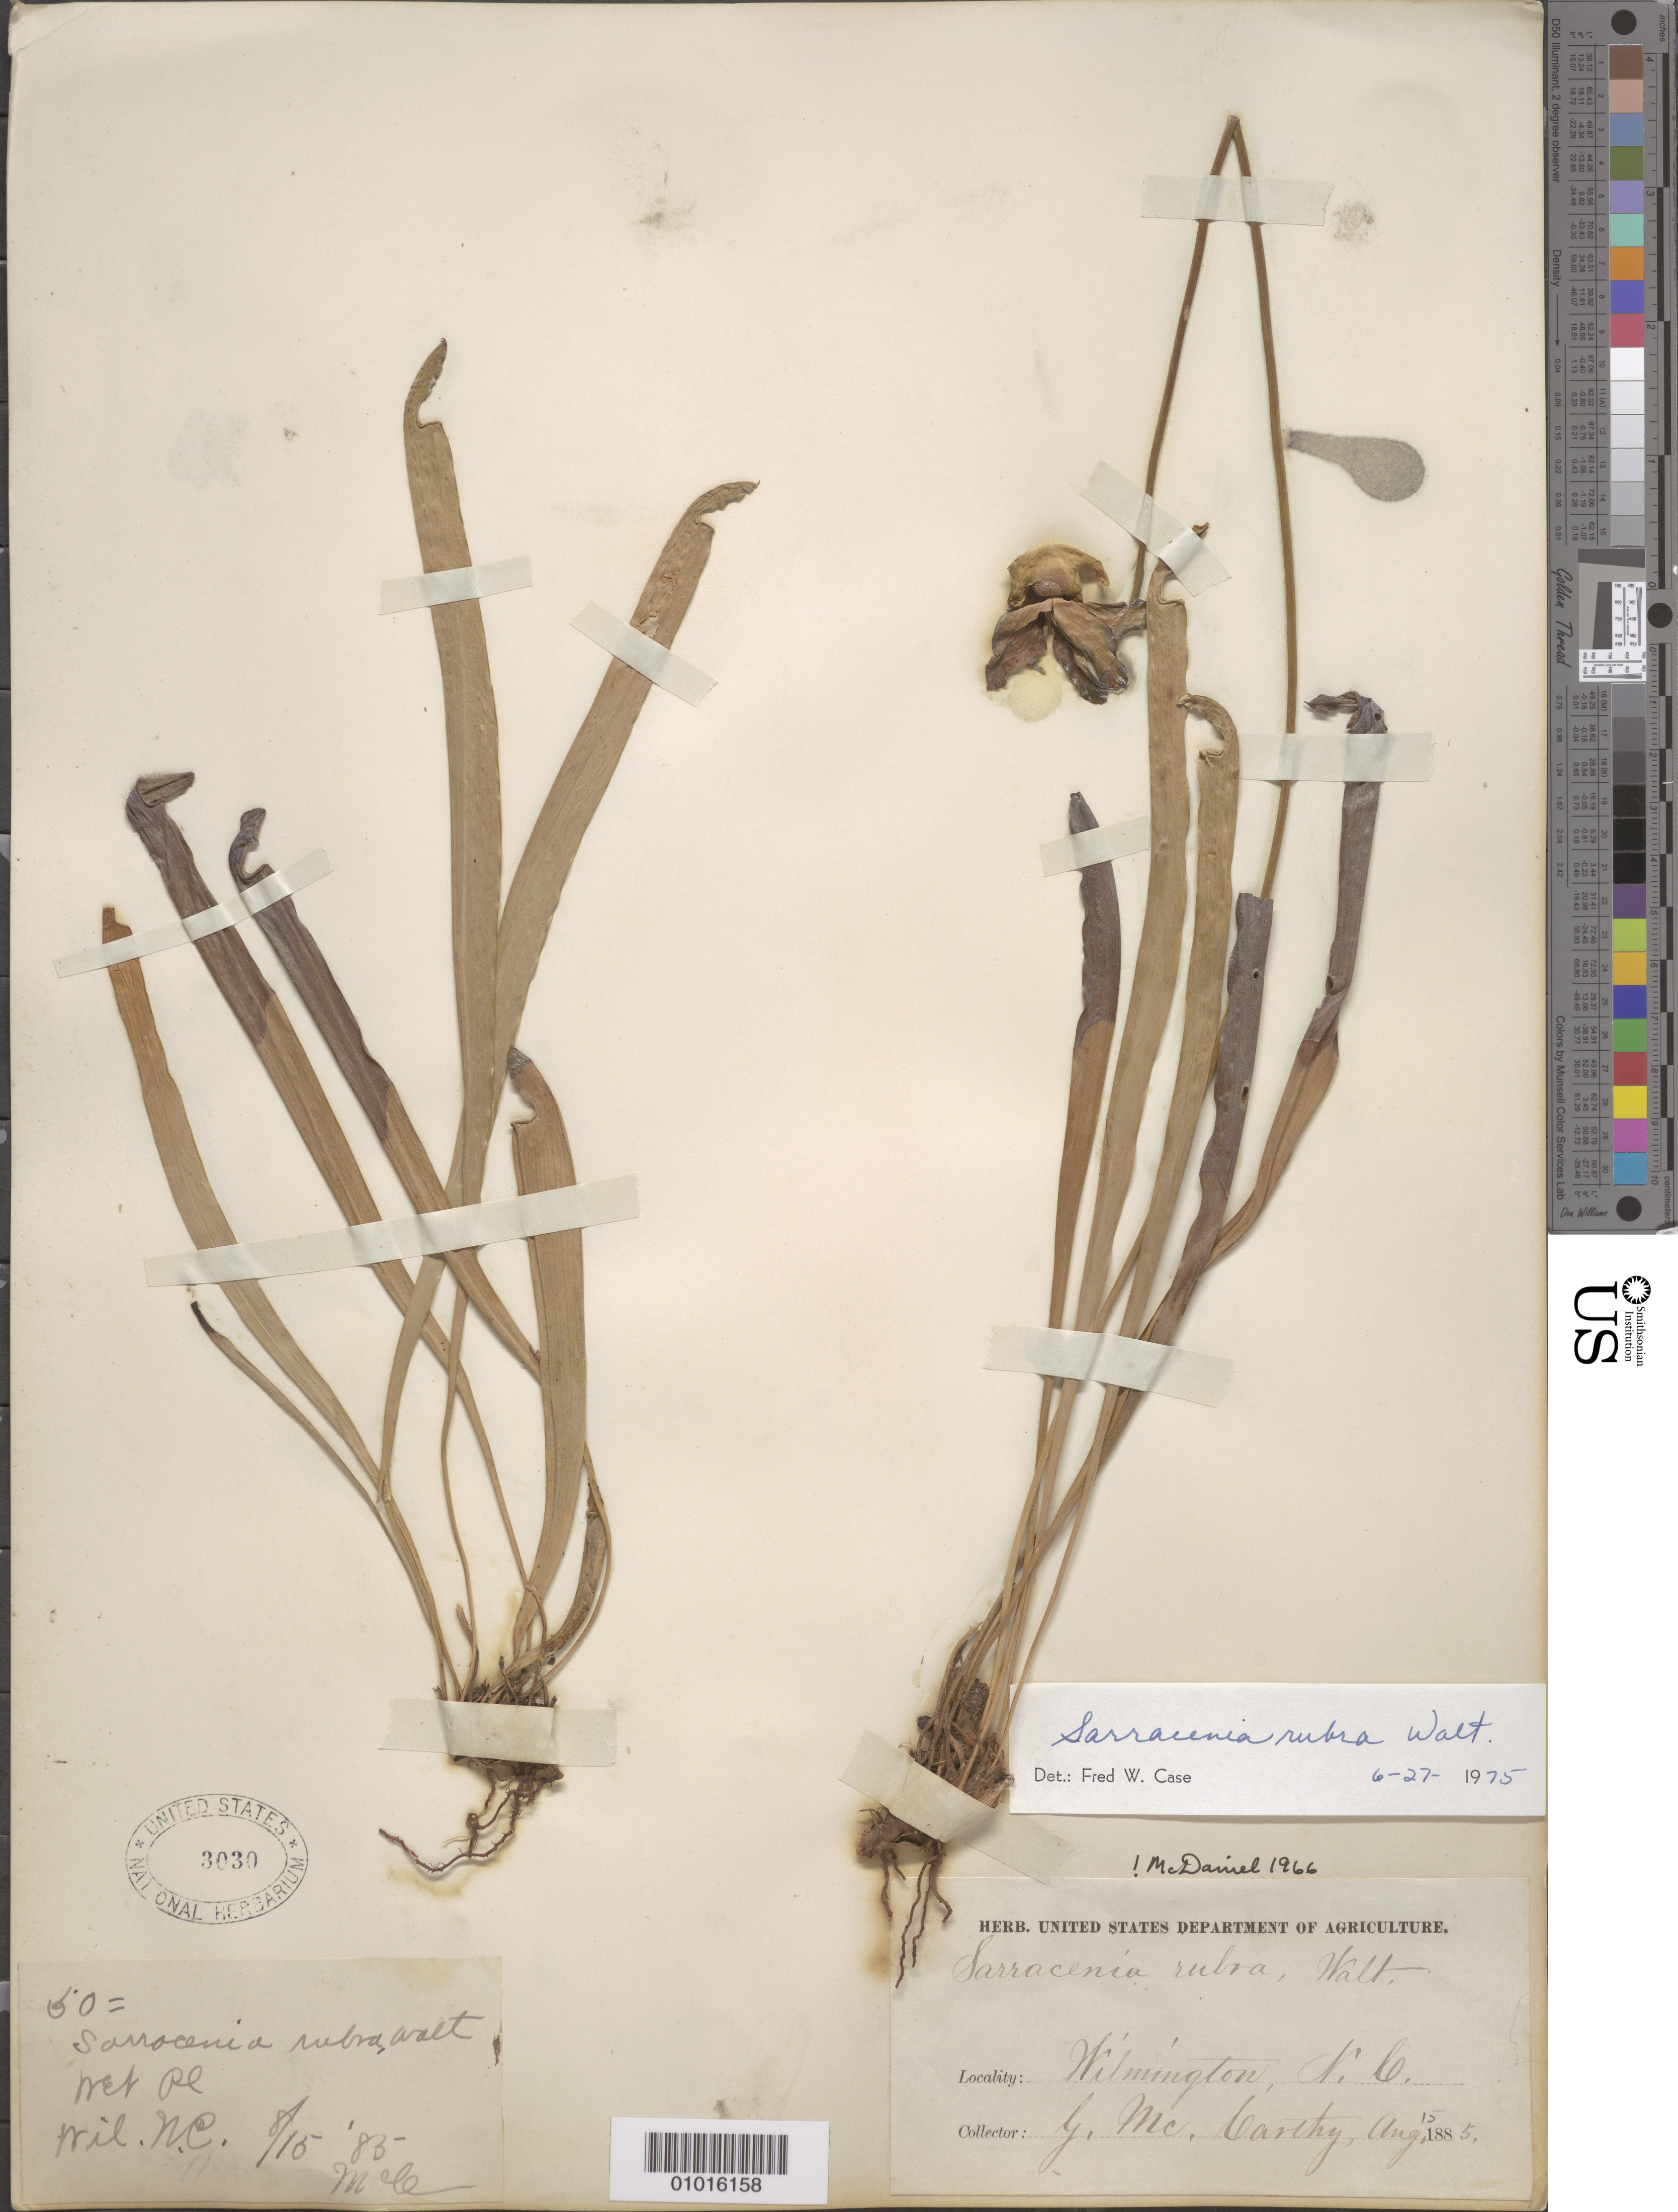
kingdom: Plantae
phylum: Tracheophyta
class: Magnoliopsida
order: Ericales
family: Sarraceniaceae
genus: Sarracenia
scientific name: Sarracenia rubra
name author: Walter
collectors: G. M. Mccarthy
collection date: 1885-08-15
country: United States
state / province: North Carolina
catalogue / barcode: US 3030